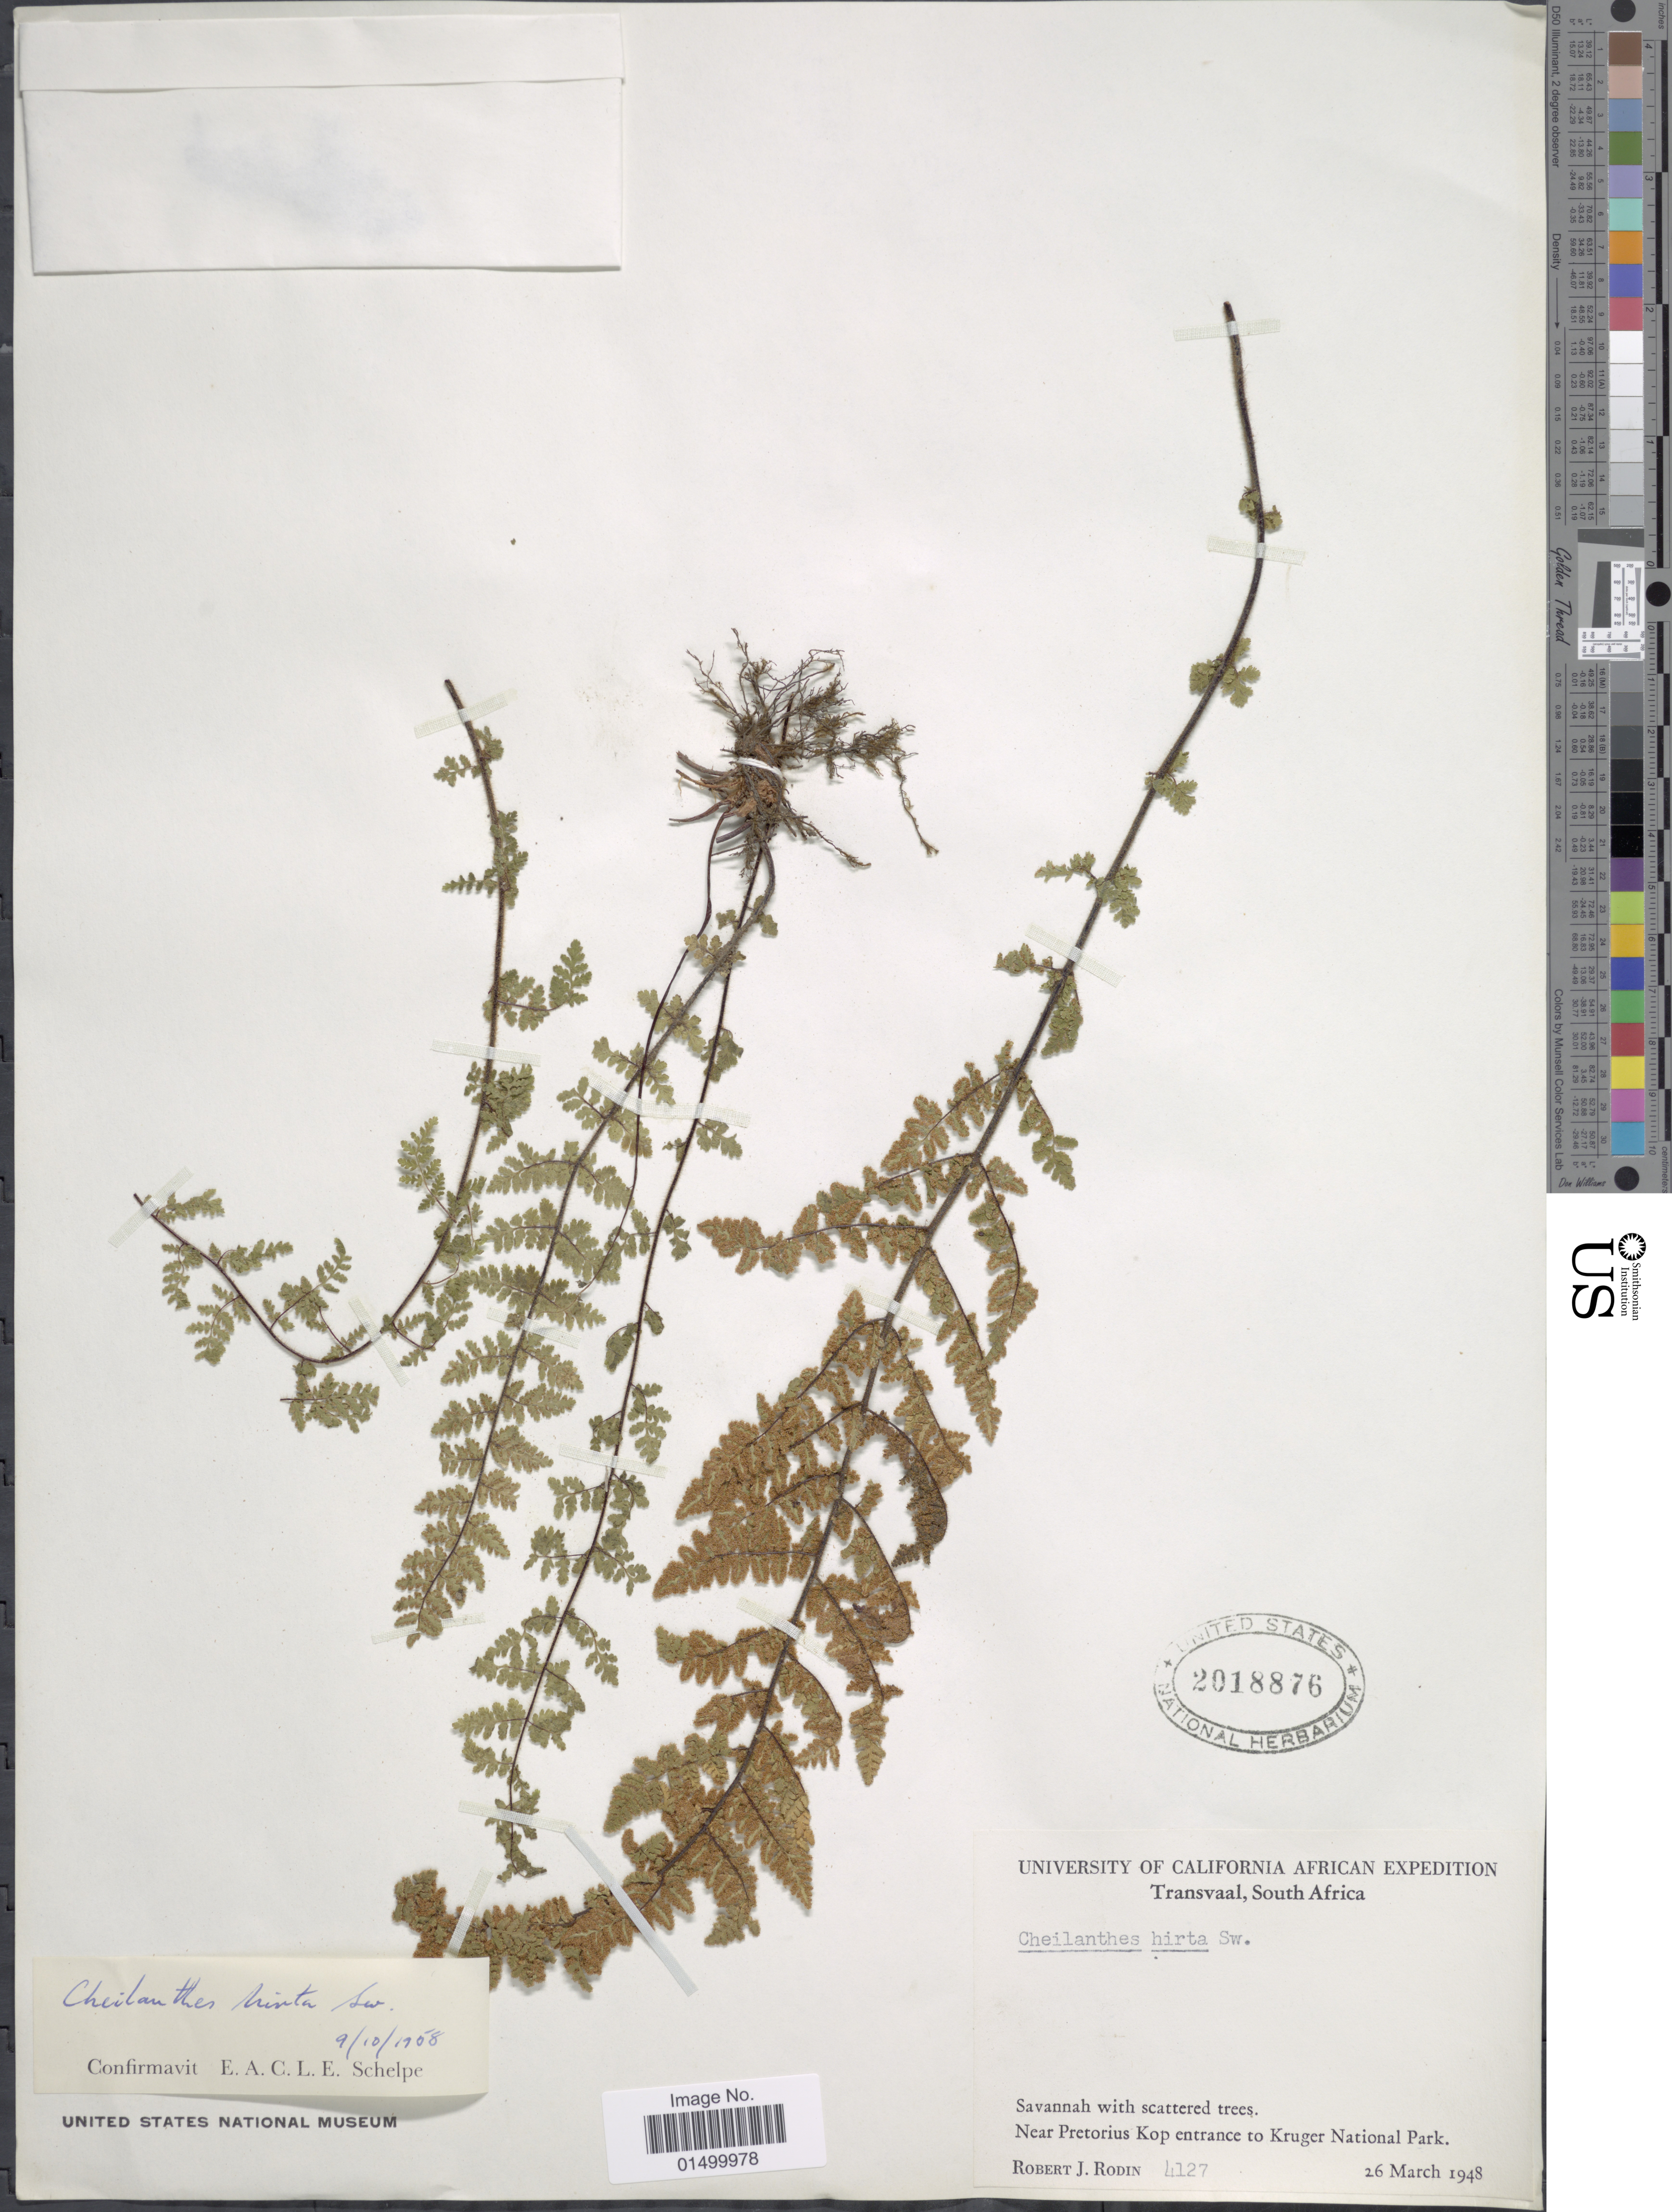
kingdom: Plantae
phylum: Tracheophyta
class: Polypodiopsida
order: Polypodiales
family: Pteridaceae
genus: Cheilanthes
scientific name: Cheilanthes hirta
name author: Sw.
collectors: R. J. Rodin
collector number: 4127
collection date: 1948-03-20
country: South Africa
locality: Transvaal, Savannah with scattered trees, Near Pretorius Kop entrance to Kruger nNational Park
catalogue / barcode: US 2018876